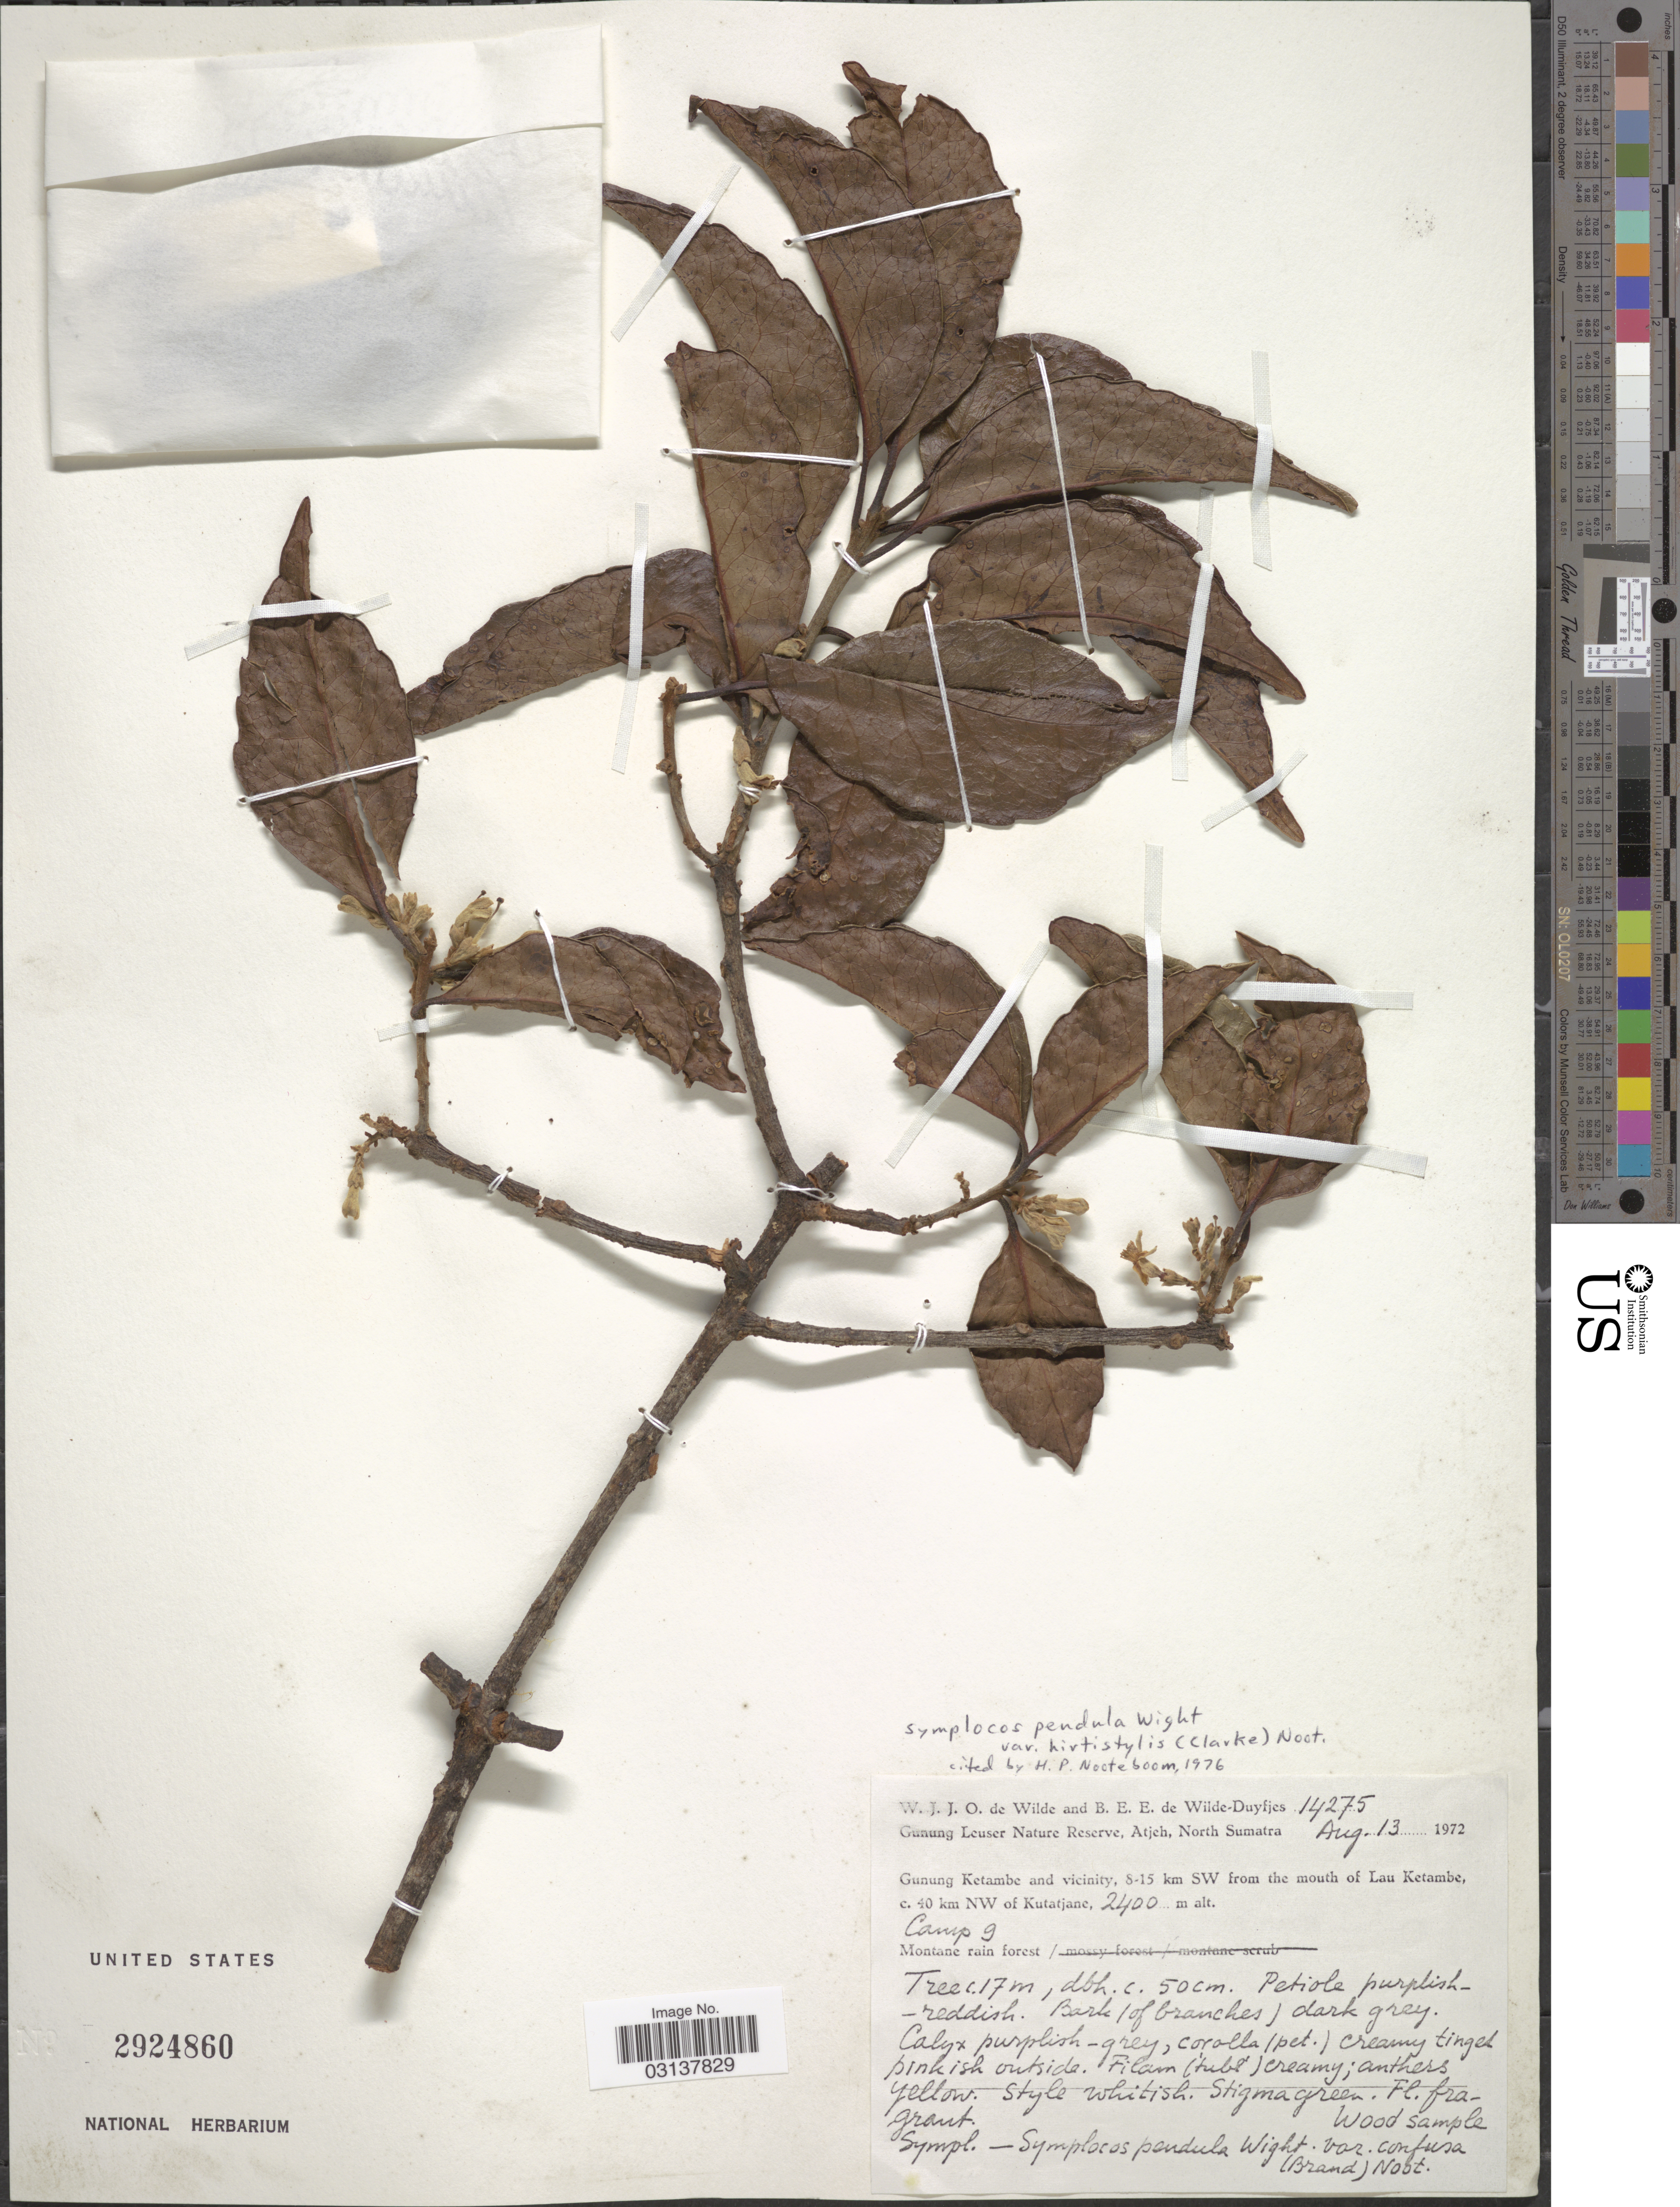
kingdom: Plantae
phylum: Tracheophyta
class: Magnoliopsida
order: Ericales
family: Symplocaceae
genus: Cordyloblaste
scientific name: Cordyloblaste pendula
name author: (Wight) Alston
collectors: W. J. de Wilde & B. E. de Wilde-Duyfjes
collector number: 14275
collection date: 1972-08-13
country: Indonesia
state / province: Sumatra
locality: Gunung Ketambe and vicinity, 8-15 km SW from the mouth of Lau Ketambe, c. 40 km NW of Kutatjane. Camp 9.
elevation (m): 2400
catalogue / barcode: US 2924860